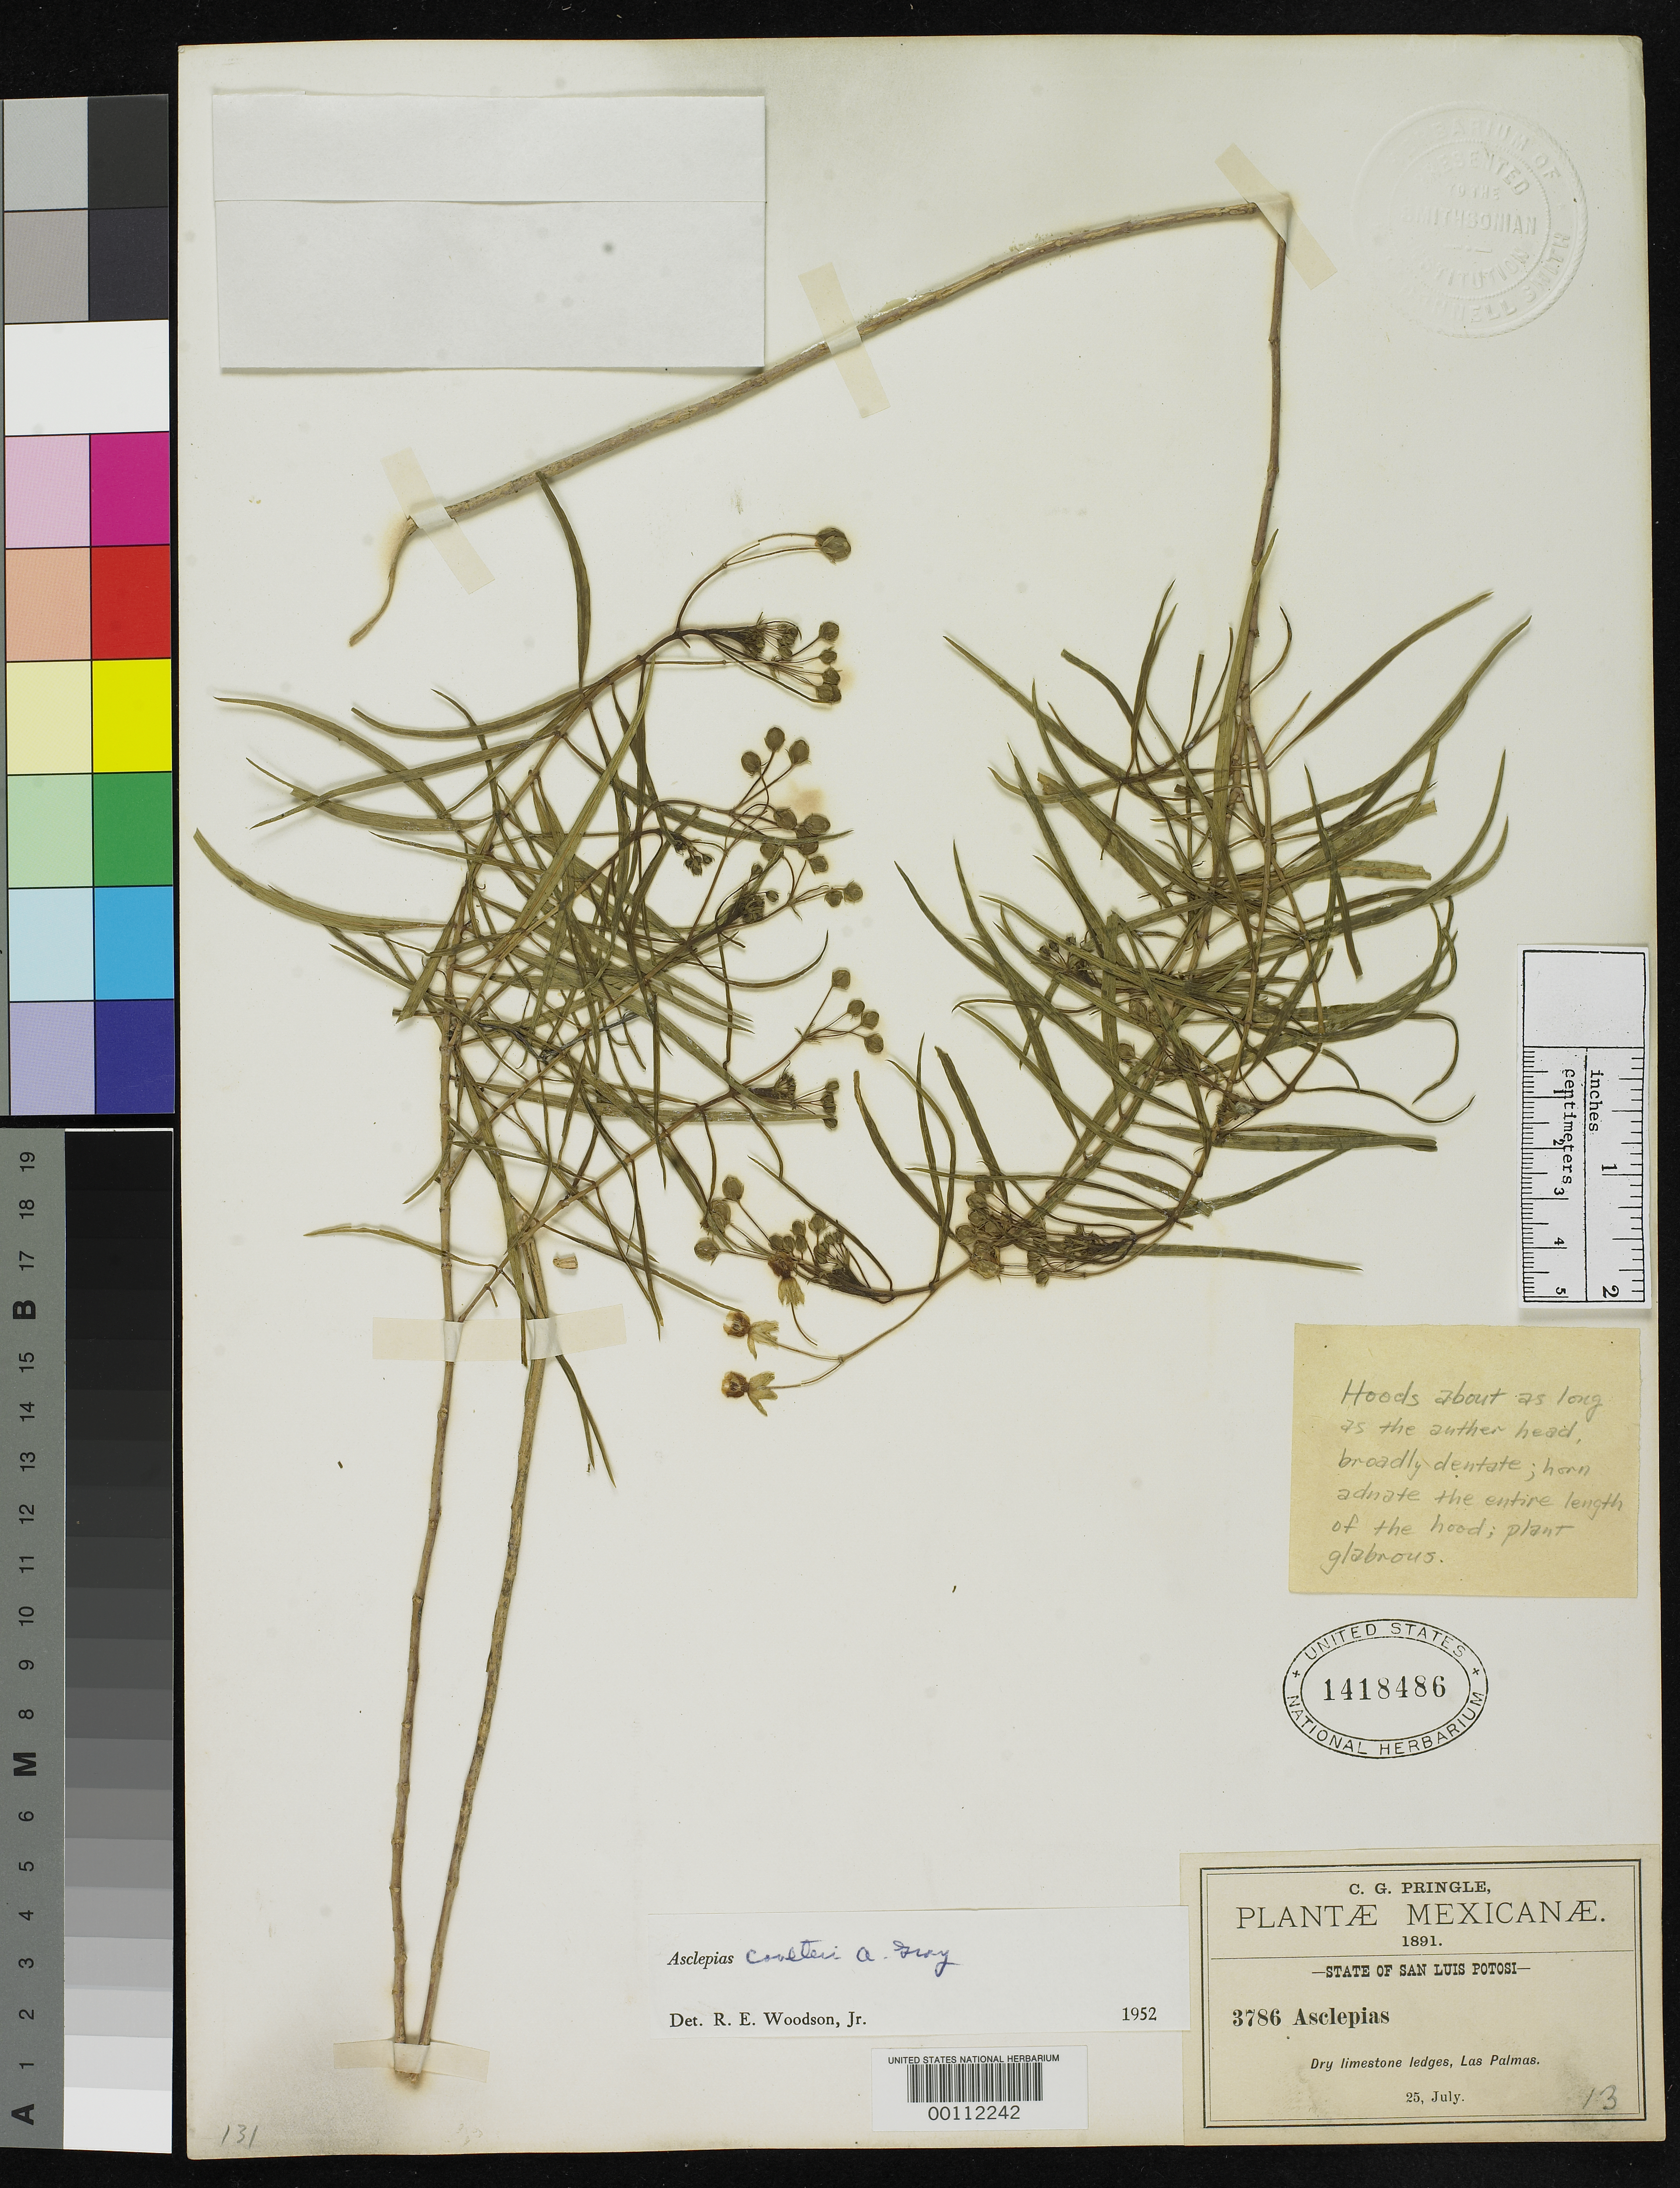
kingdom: Plantae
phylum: Tracheophyta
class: Magnoliopsida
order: Gentianales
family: Apocynaceae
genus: Asclepias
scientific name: Asclepias tithymaloides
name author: Greene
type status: Isotype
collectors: C. G. Pringle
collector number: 3786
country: Mexico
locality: E of Monserrat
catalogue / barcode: US 1418486